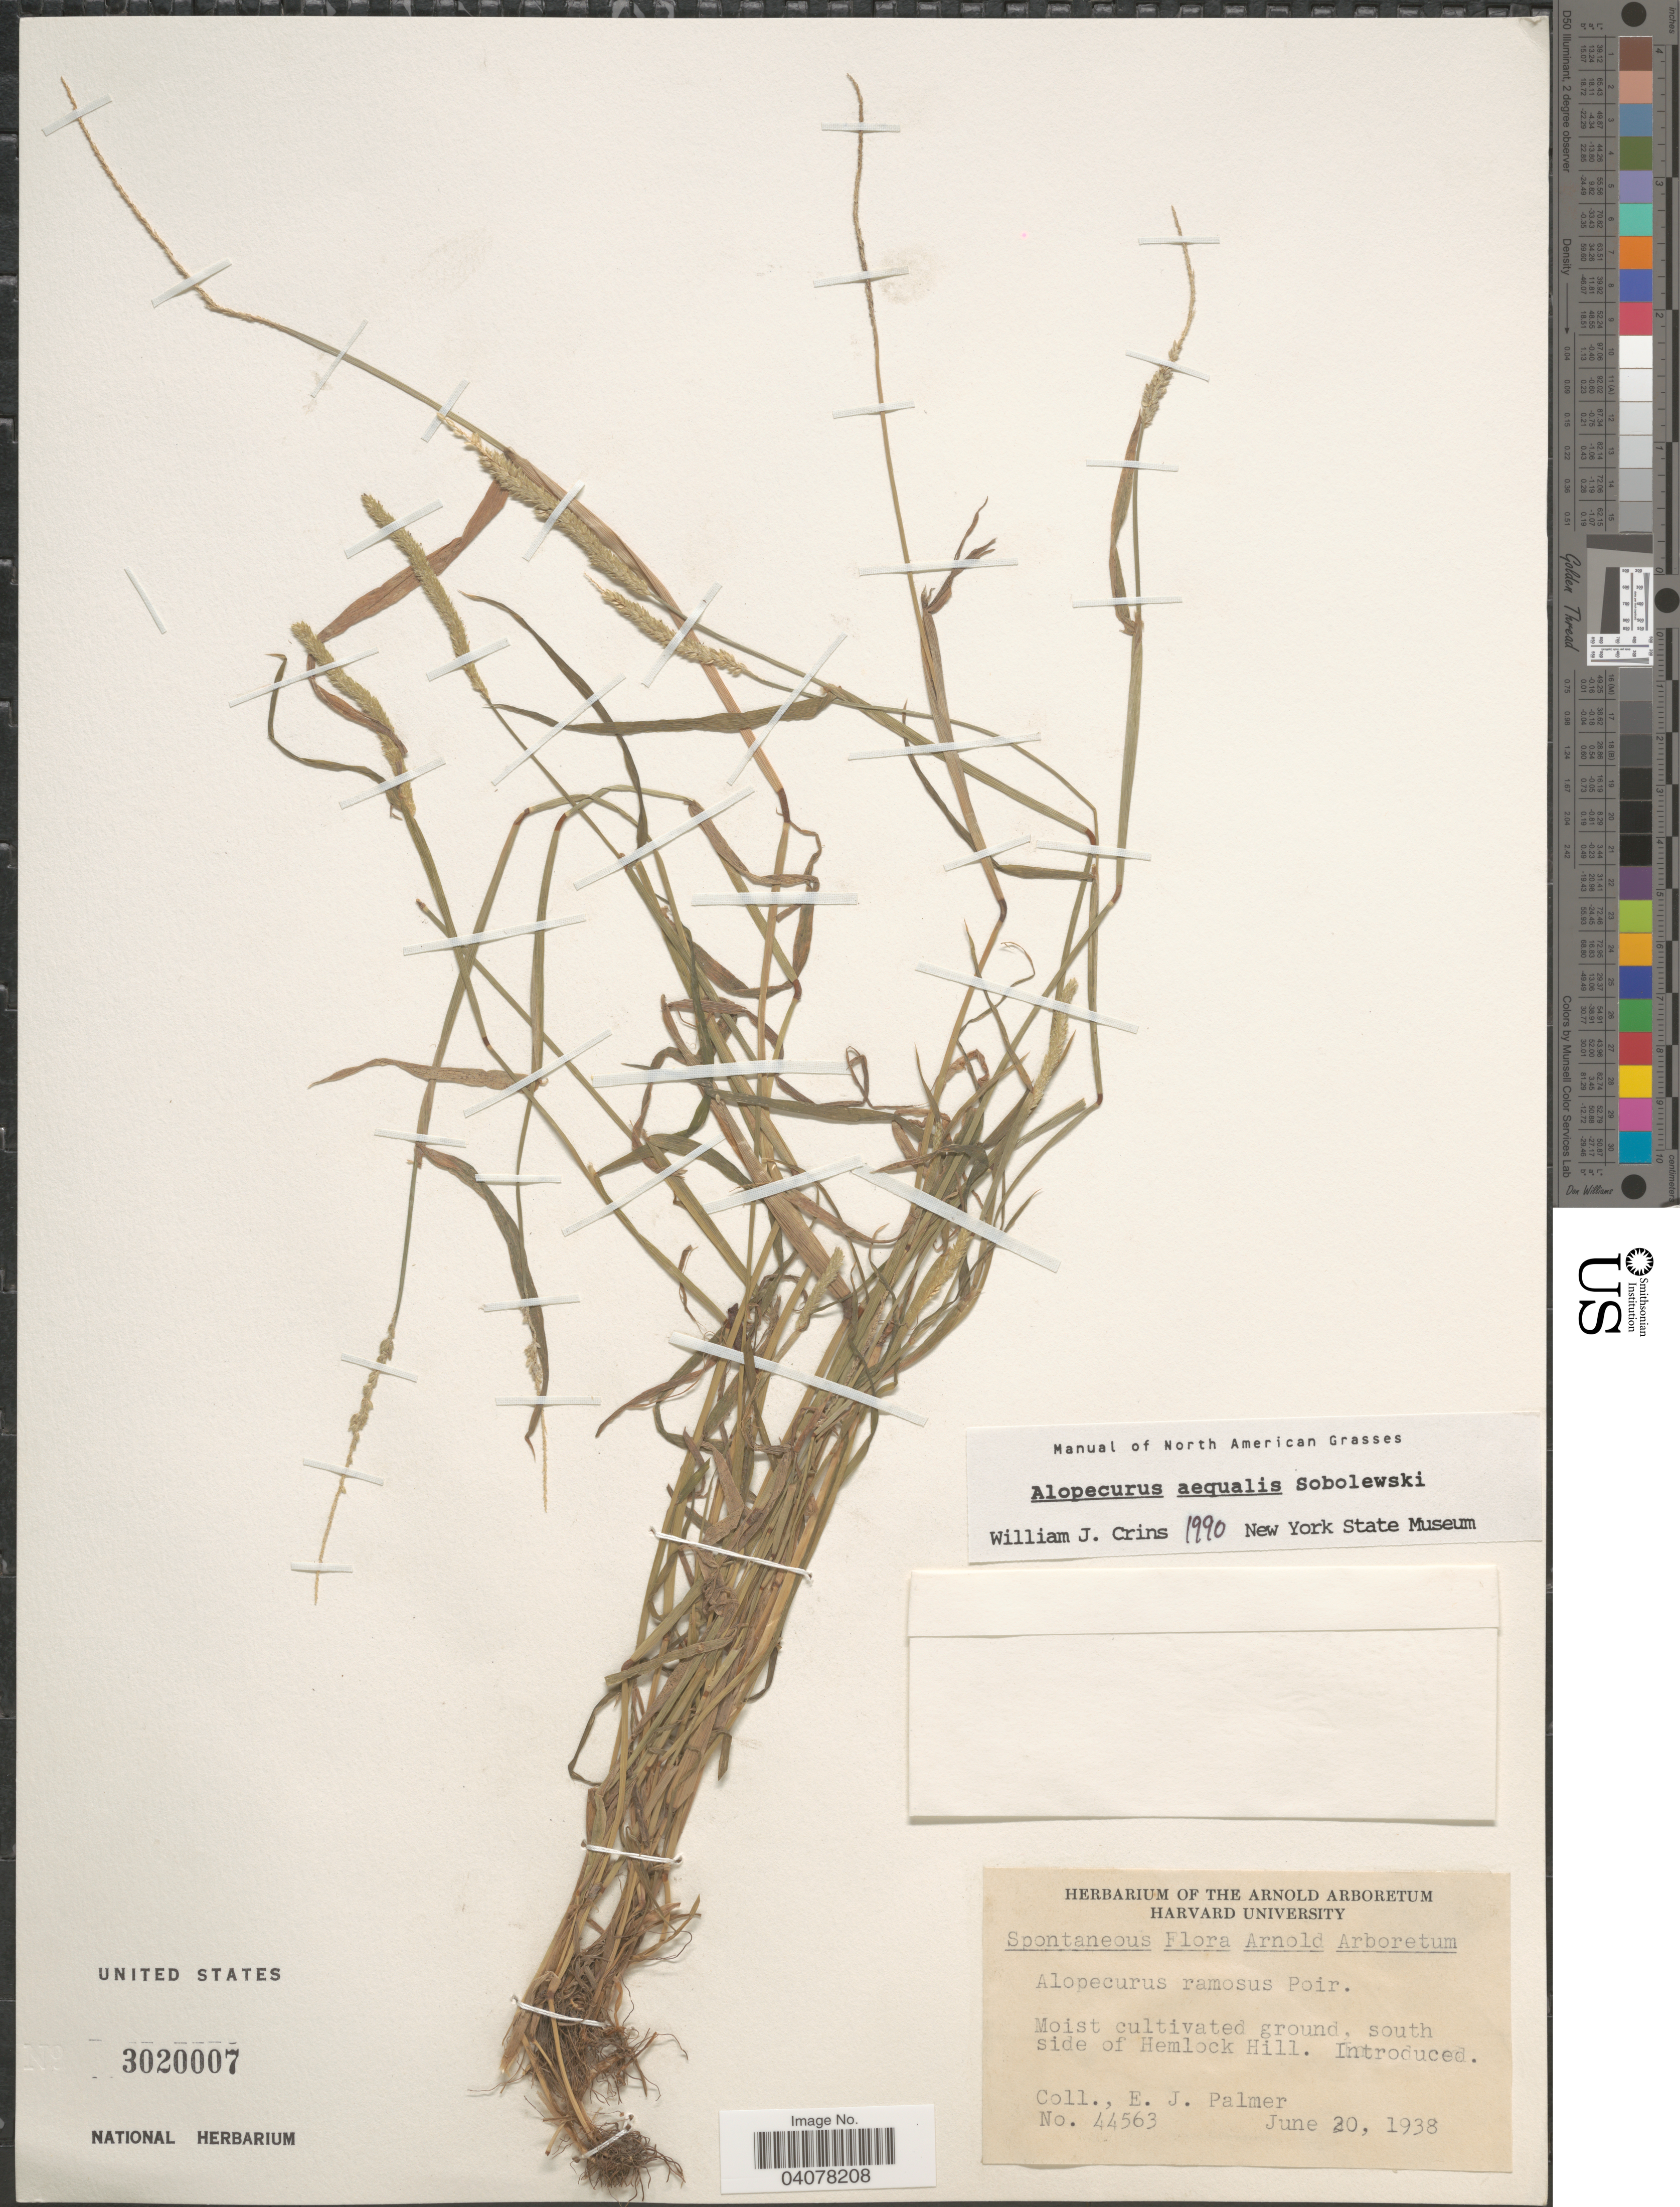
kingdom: Plantae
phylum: Tracheophyta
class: Liliopsida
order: Poales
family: Poaceae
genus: Alopecurus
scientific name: Alopecurus aequalis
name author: Sobol.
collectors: E. J. Palmer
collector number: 44563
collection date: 1938-06-20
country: United States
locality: Moist cultivated ground, south side of Hemlock Hill. Introduced.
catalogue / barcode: US 3020007